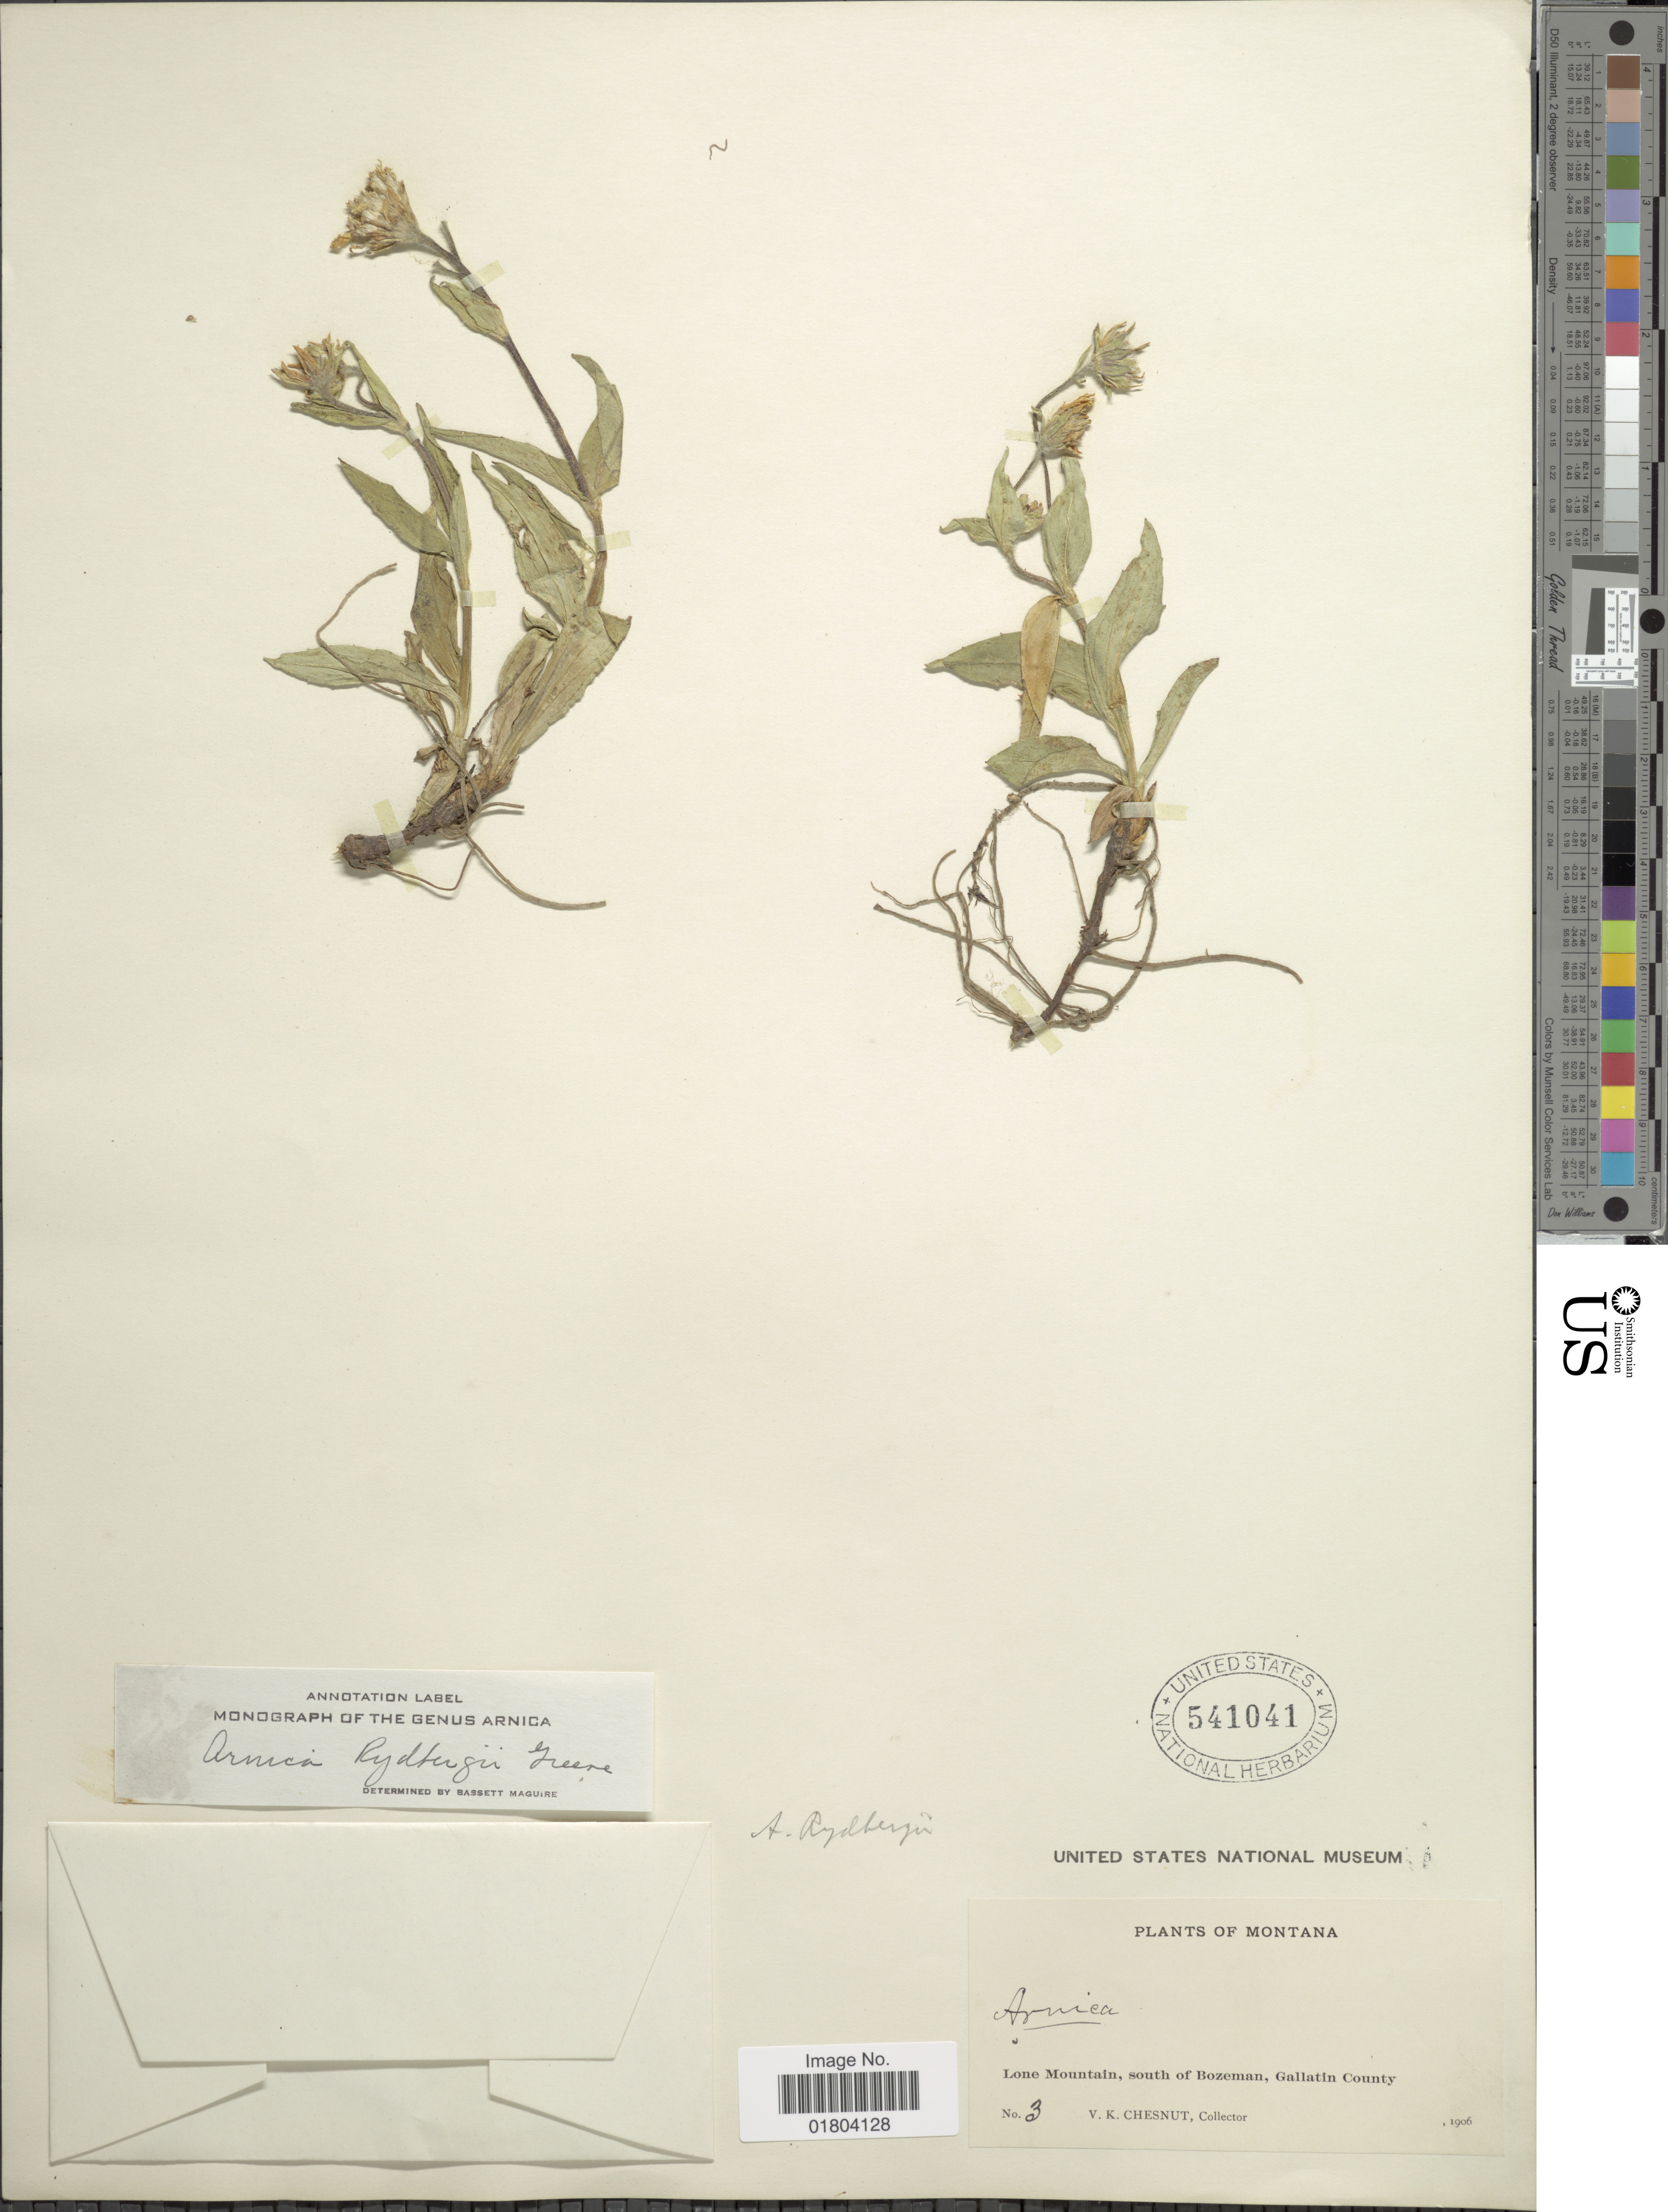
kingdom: Plantae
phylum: Tracheophyta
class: Magnoliopsida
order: Asterales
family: Asteraceae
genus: Arnica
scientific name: Arnica rydbergii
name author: Greene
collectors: V. Chesnut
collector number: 3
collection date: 1906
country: United States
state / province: Montana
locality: Lone Mountain, south of Bozeman, Gallatin County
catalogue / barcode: US 541041